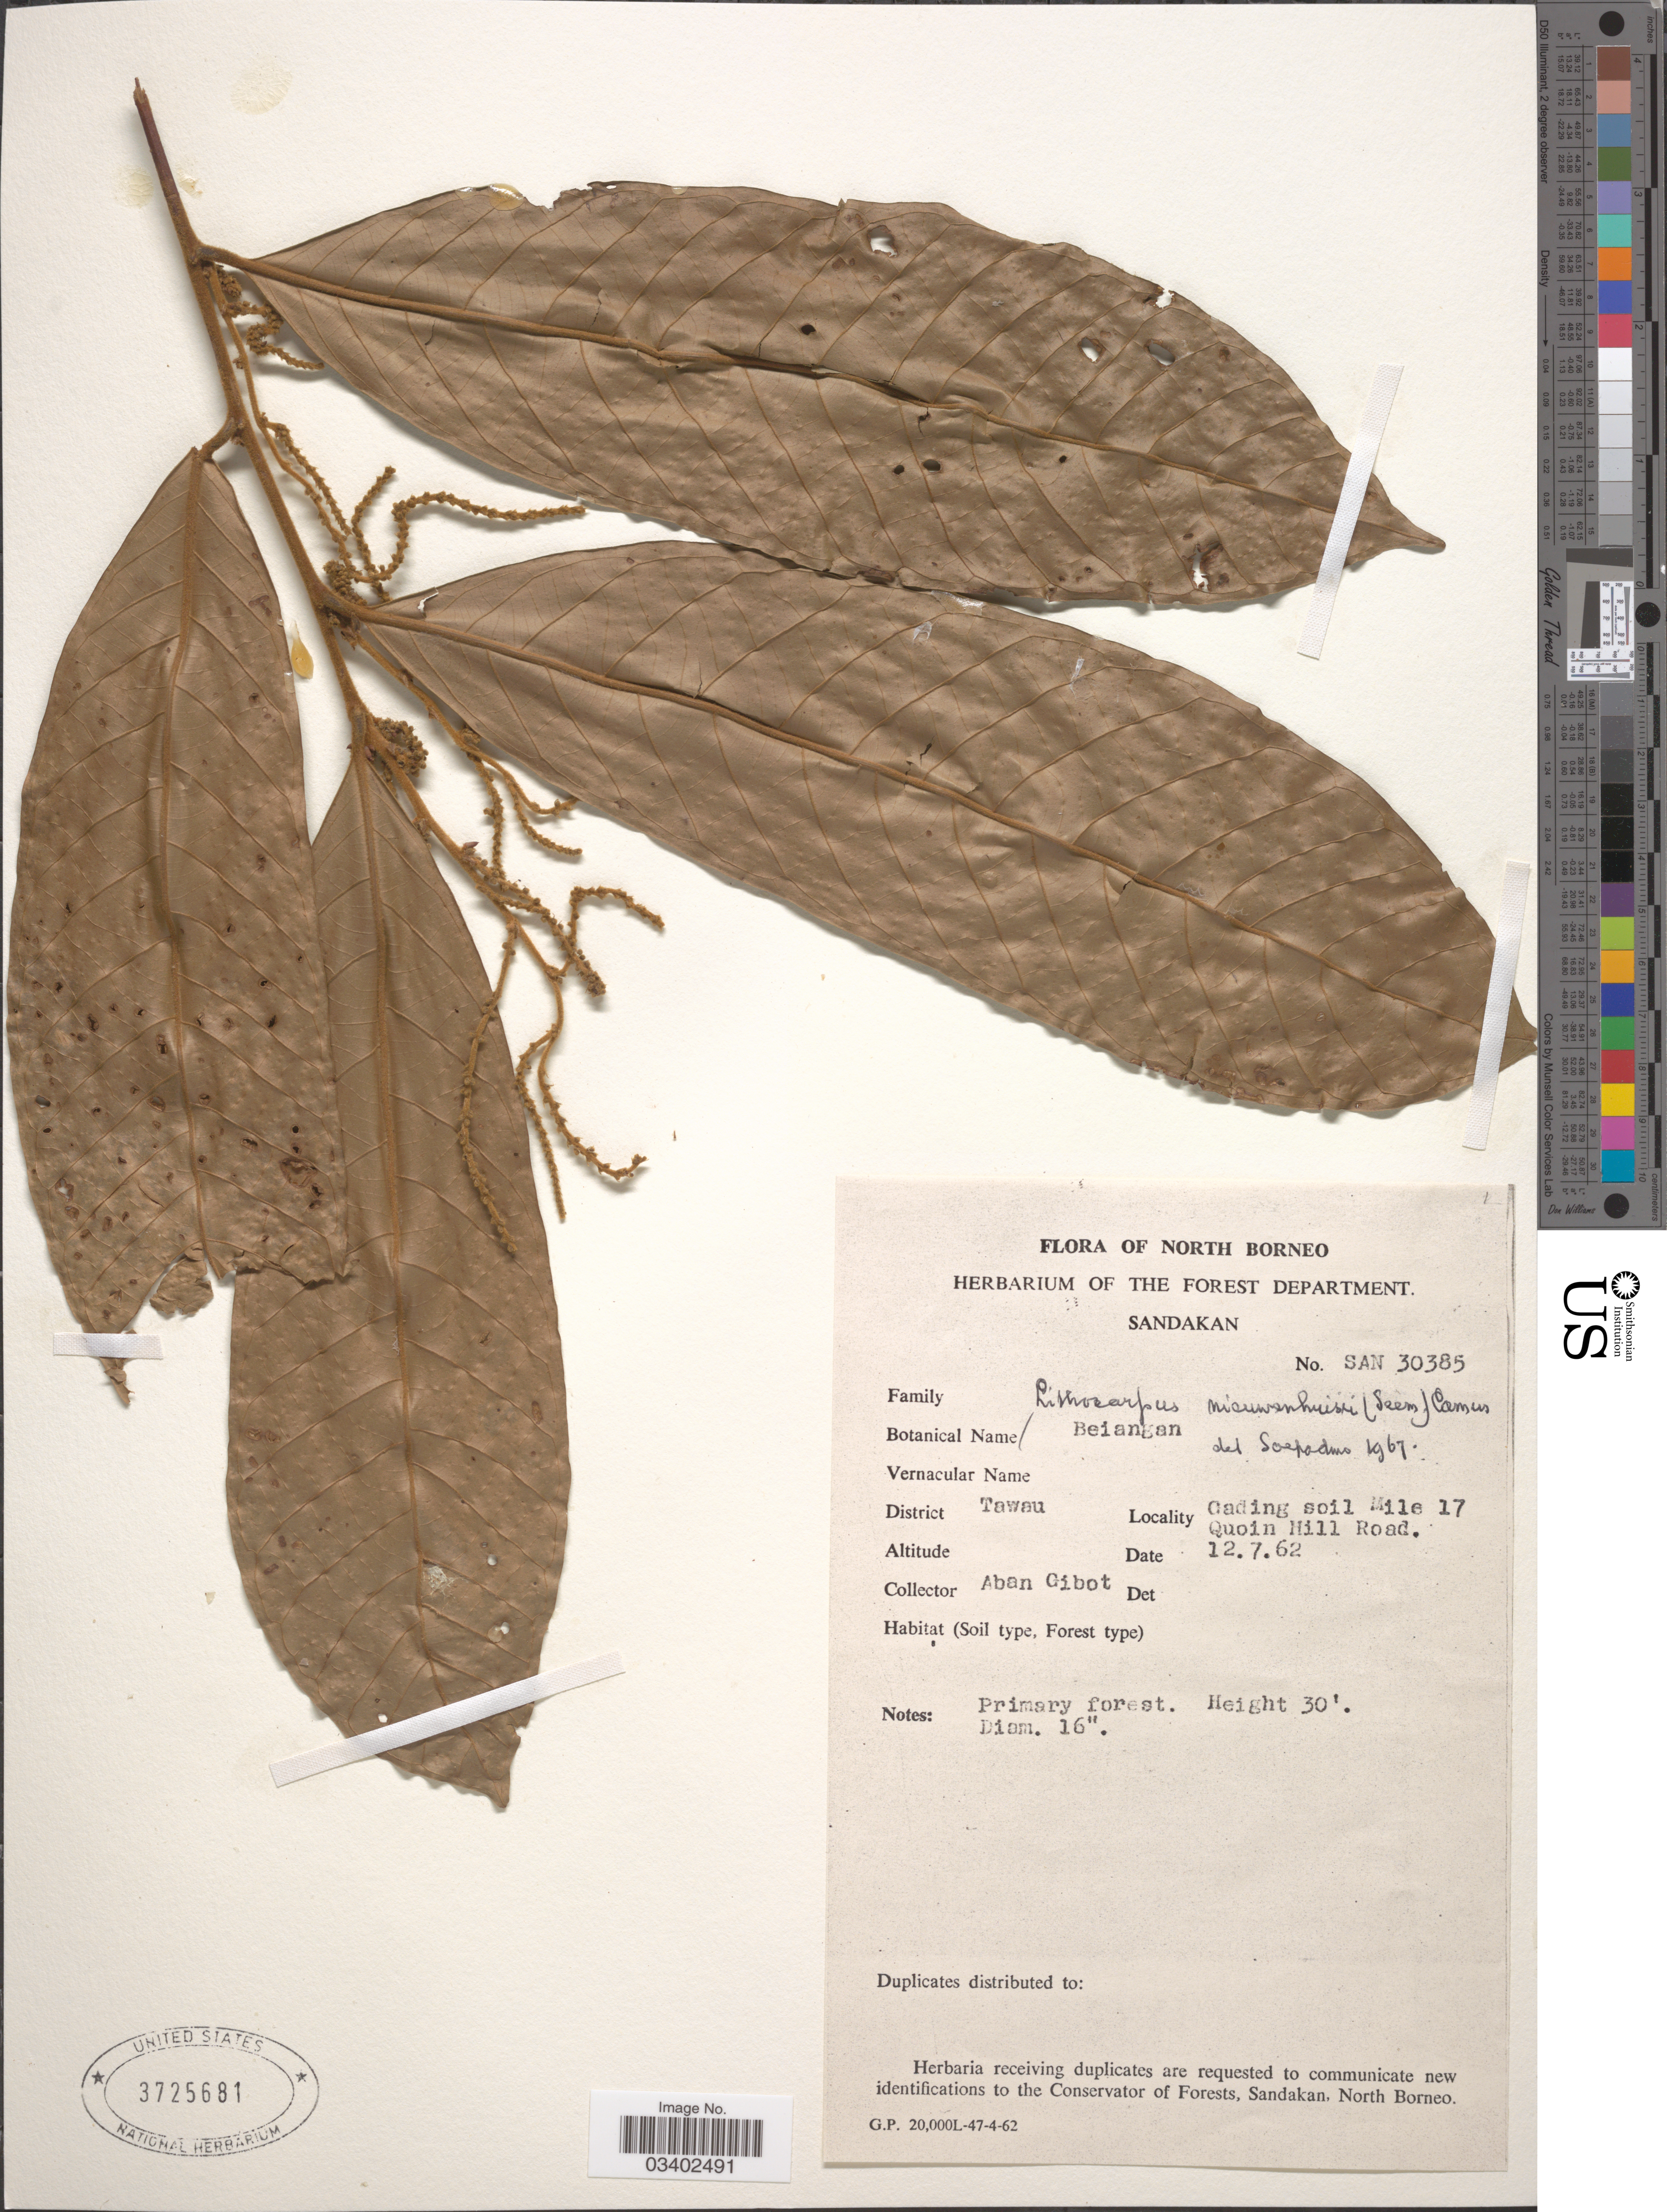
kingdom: Plantae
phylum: Tracheophyta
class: Magnoliopsida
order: Fagales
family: Fagaceae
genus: Lithocarpus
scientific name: Lithocarpus nieuwenhuisii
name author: (Seem.) A. Camus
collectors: A. Gibot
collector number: SAN30385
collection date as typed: Transcribed d/m/y: 12/7/62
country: Malaysia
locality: North Borneo. District Tawau. Gading soil Mile 17. Quoin Hill Road.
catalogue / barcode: US 3725681